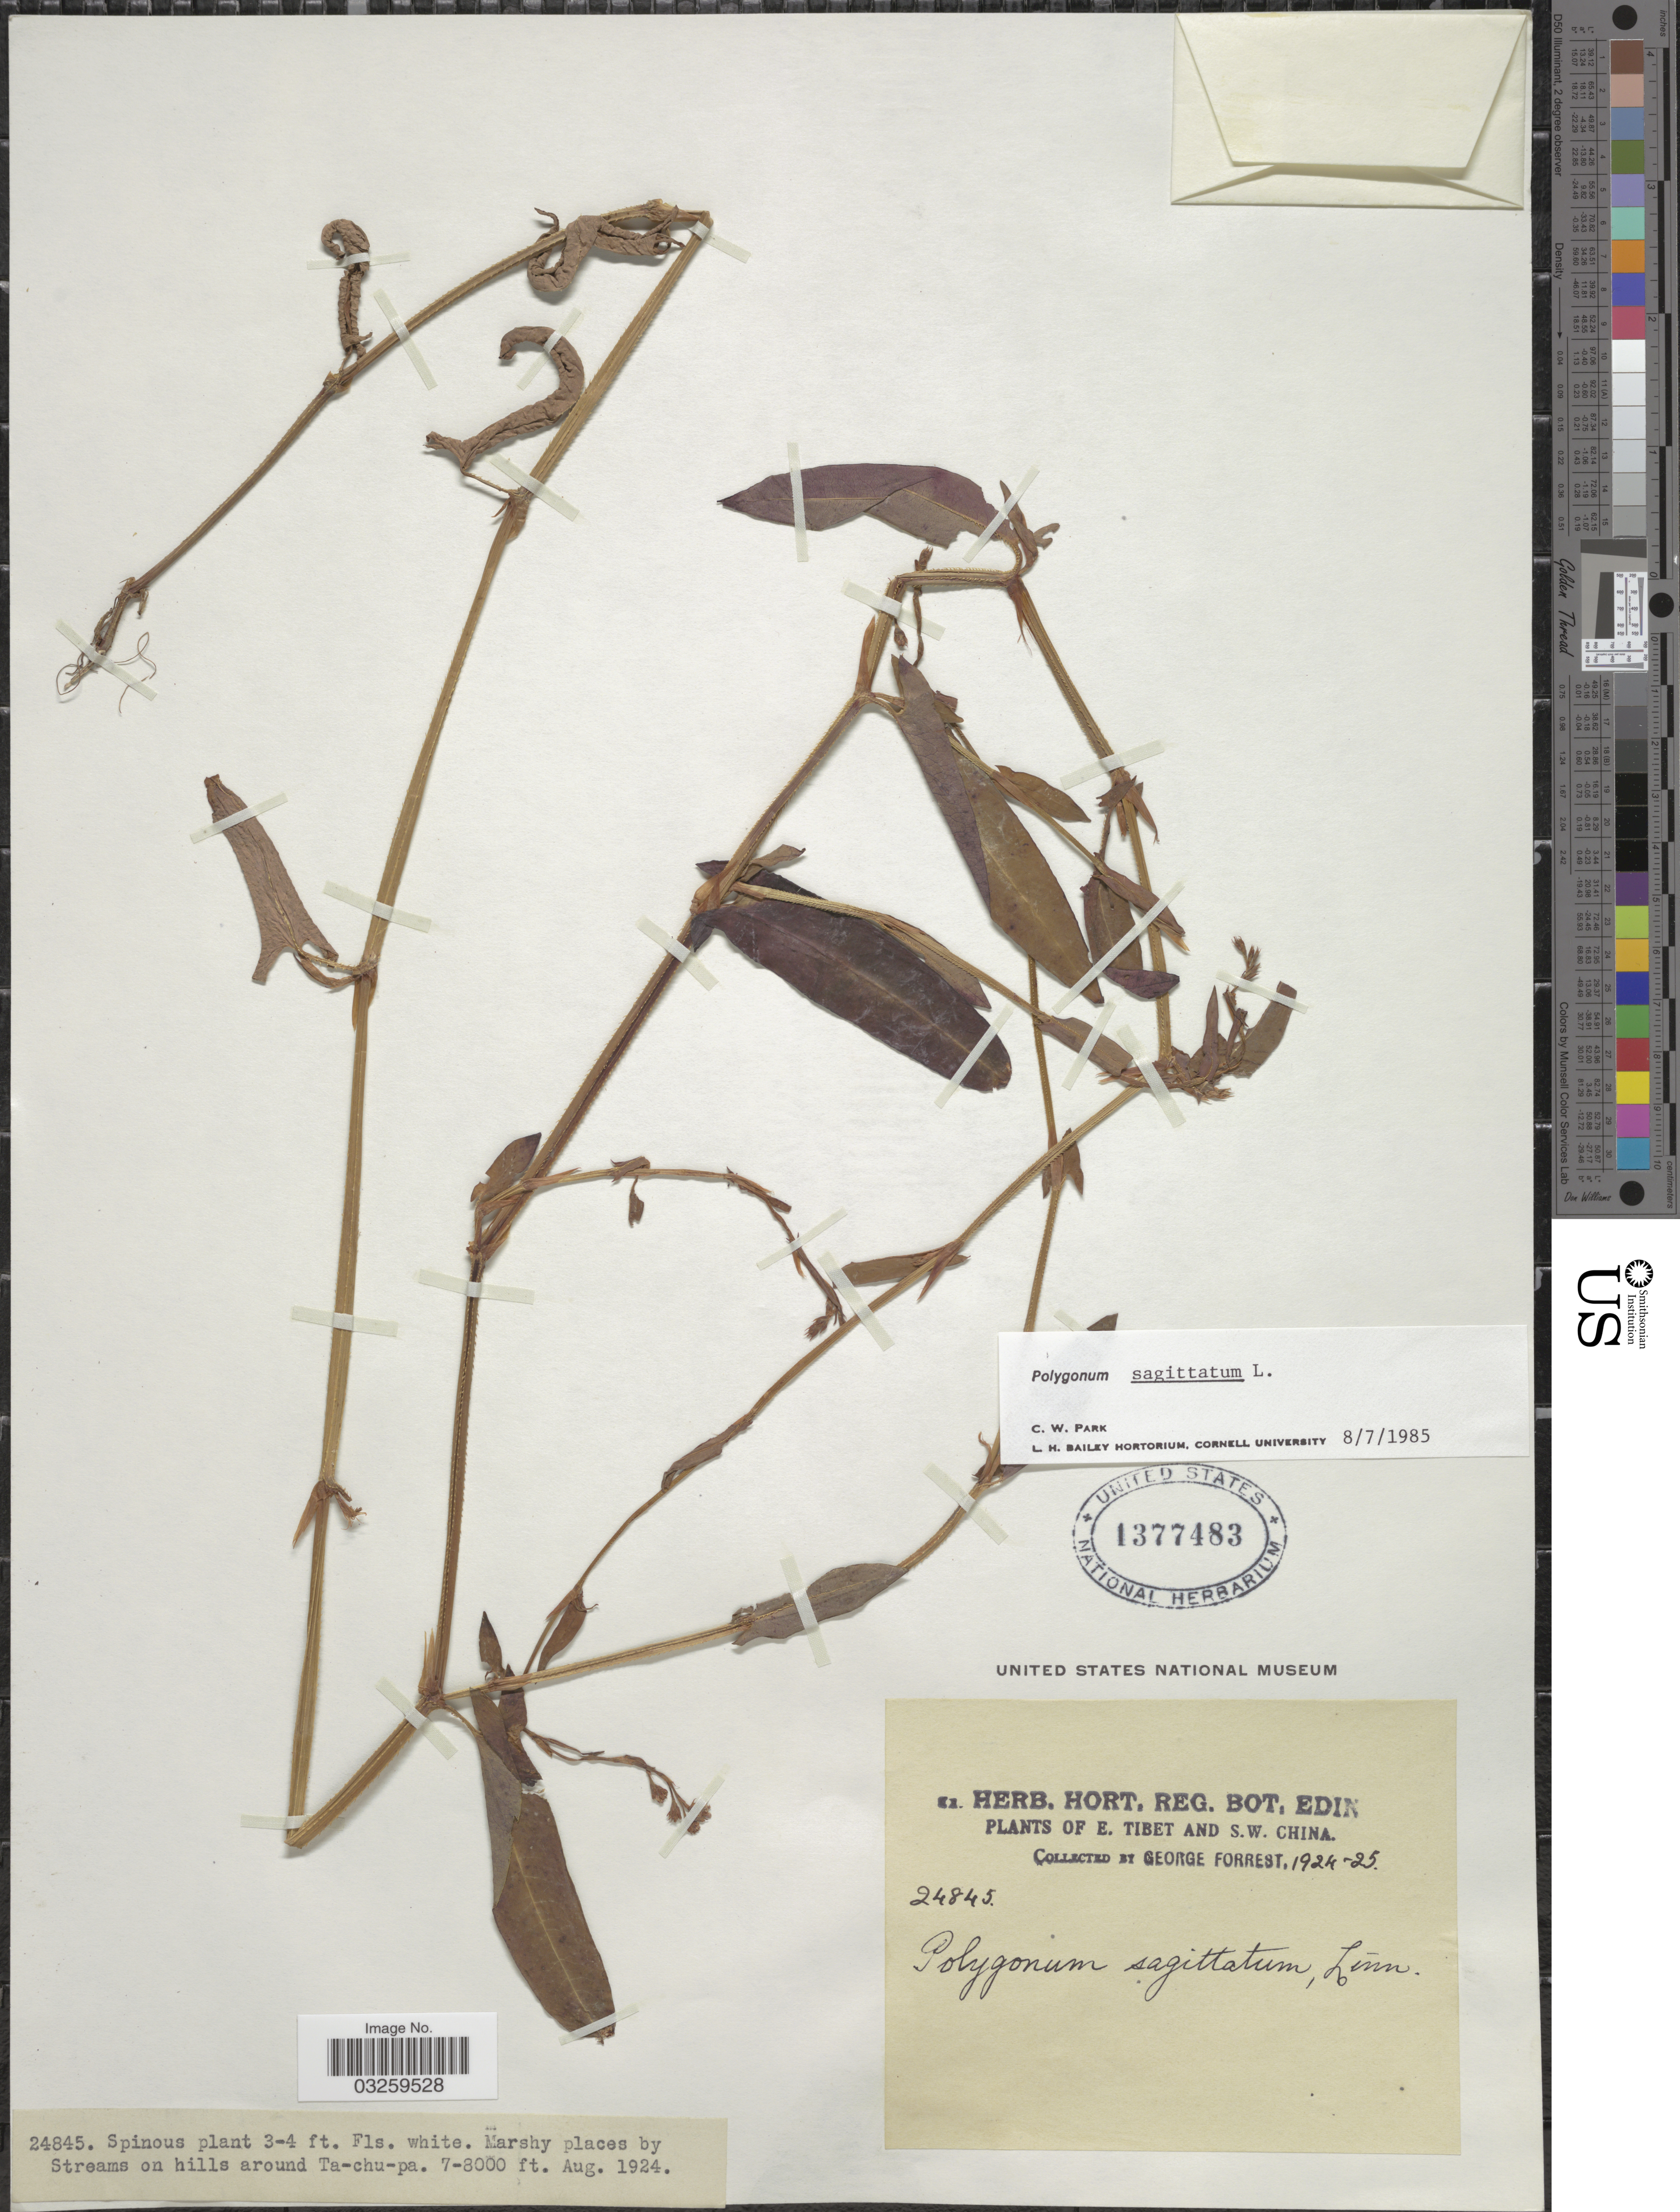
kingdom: Plantae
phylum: Tracheophyta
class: Magnoliopsida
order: Caryophyllales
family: Polygonaceae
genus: Polygonum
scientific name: Polygonum sagittatum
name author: L.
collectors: G. Forrest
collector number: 24845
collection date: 1924-08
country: China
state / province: Xizang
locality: Streams on hills around Ta-chu-pa. E. Tibet and S.W. China.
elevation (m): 2134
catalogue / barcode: US 1377483